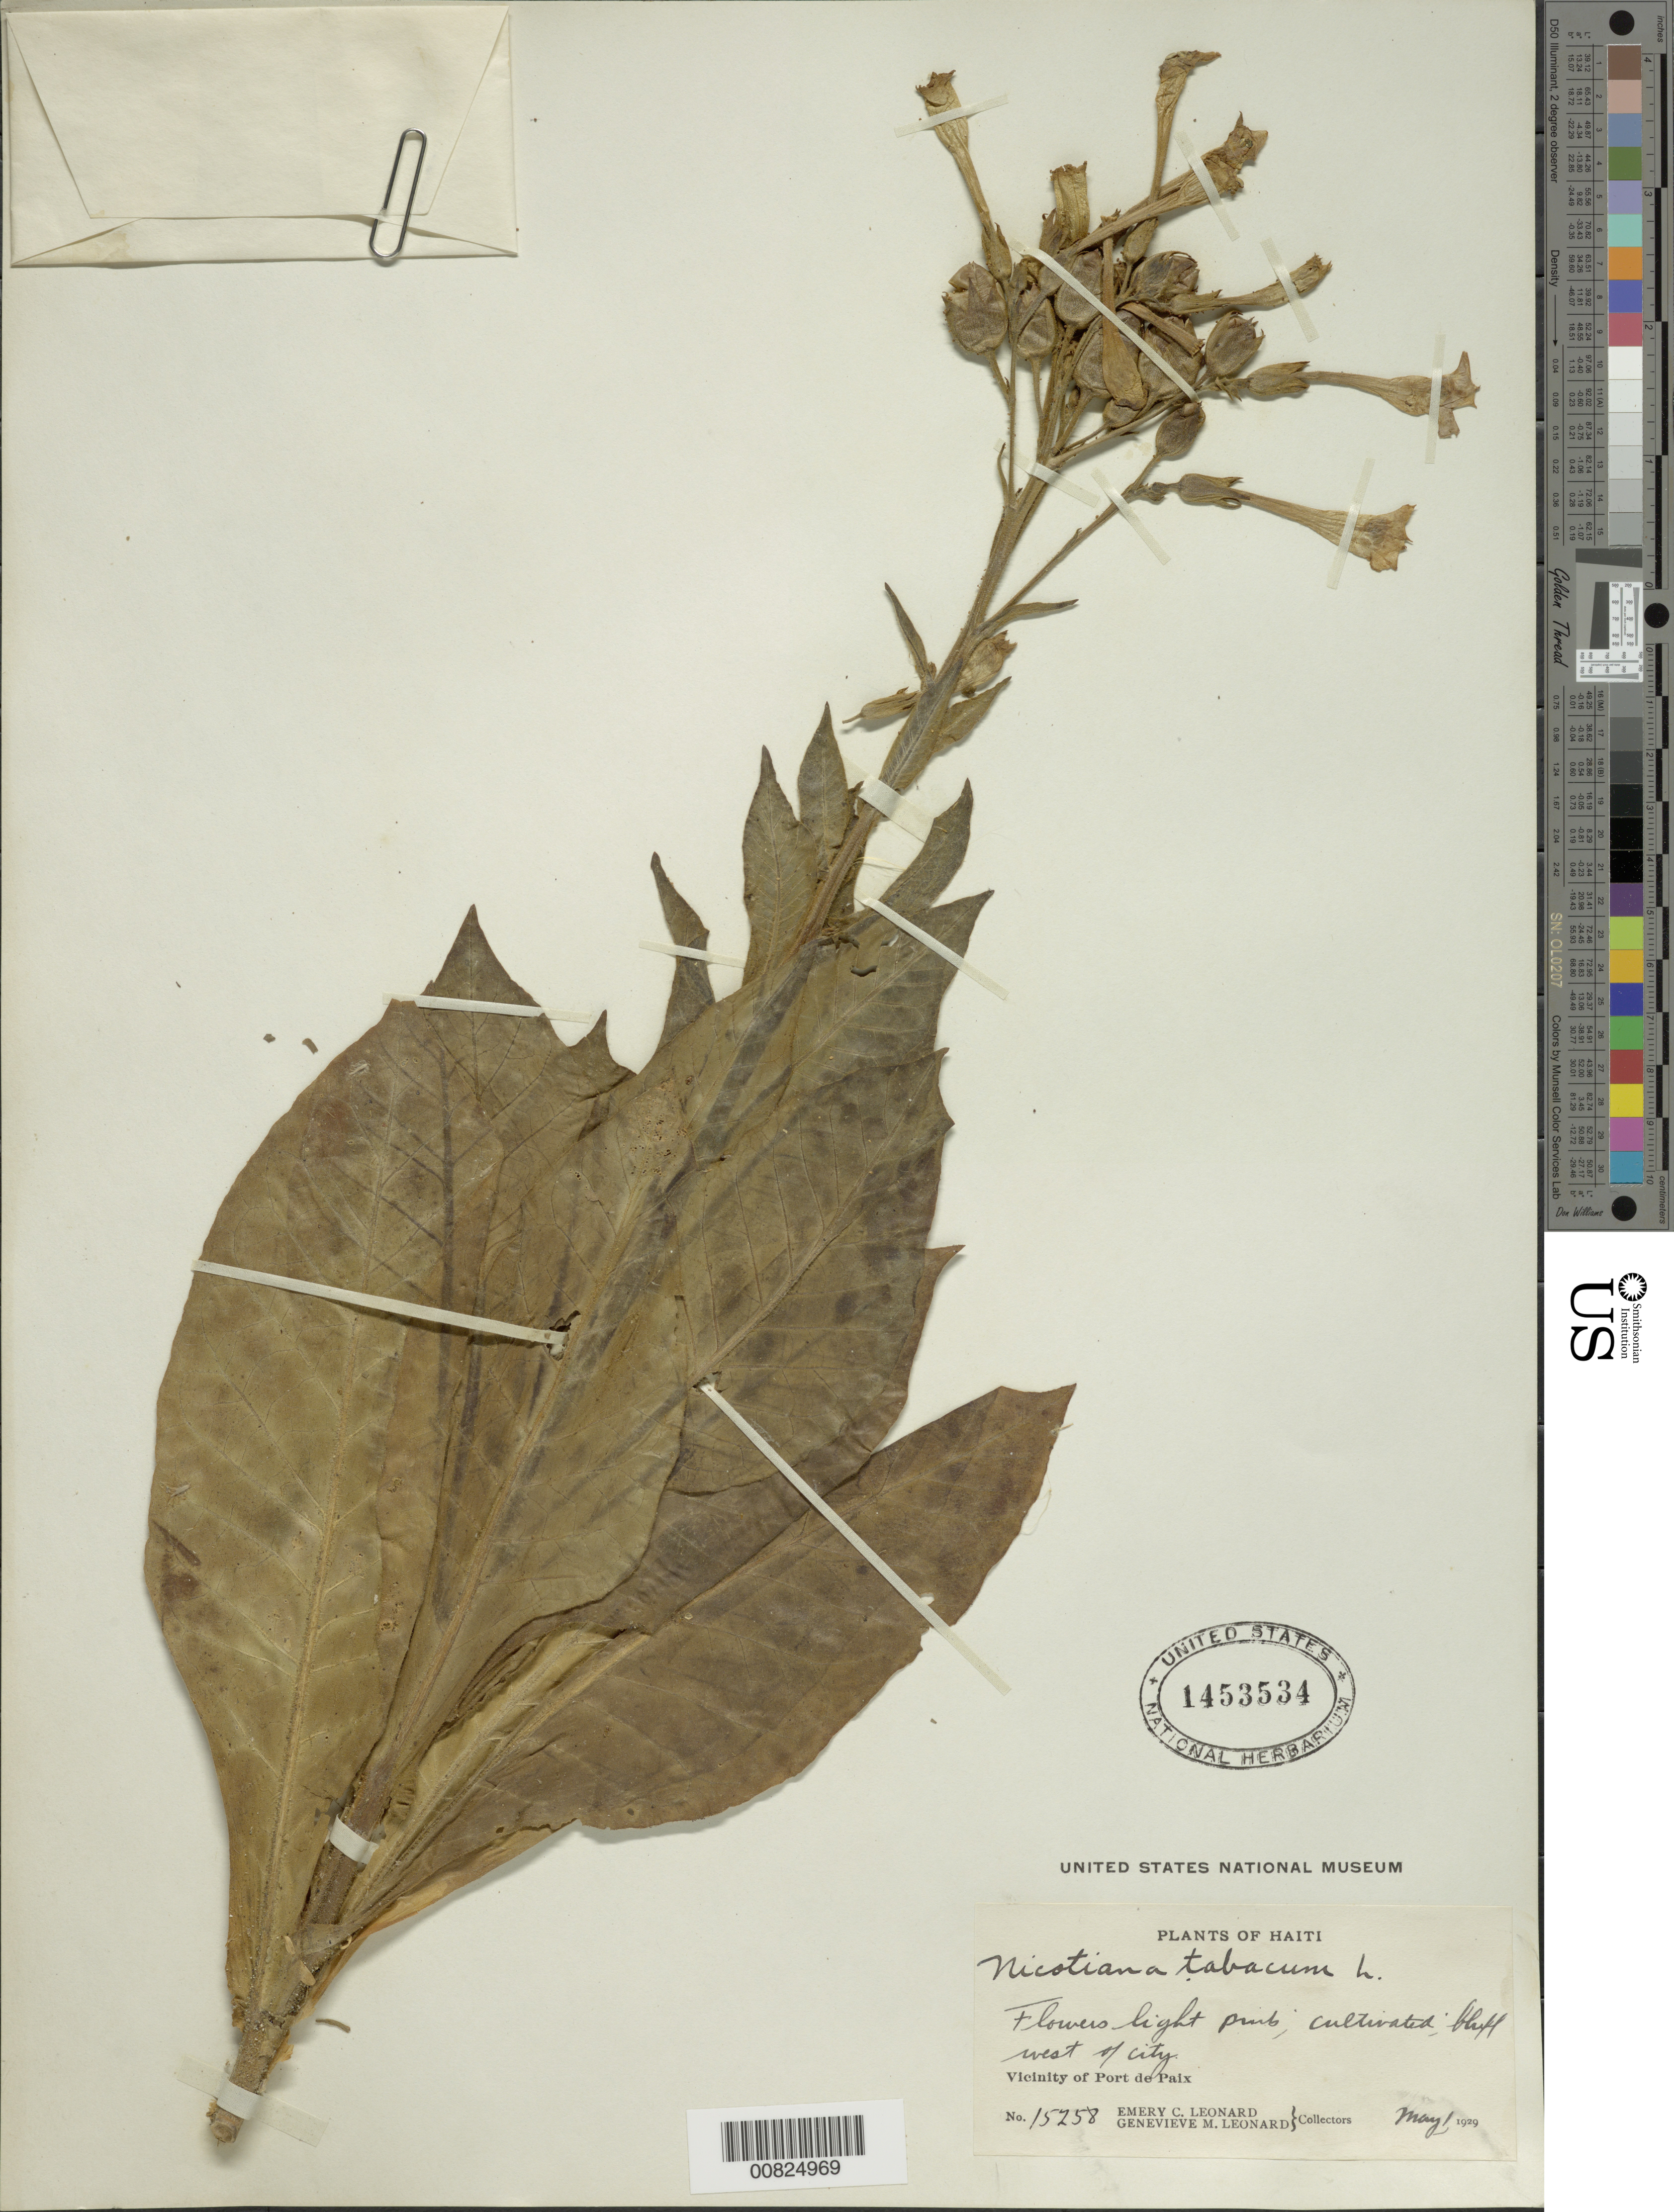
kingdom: Plantae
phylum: Tracheophyta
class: Magnoliopsida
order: Solanales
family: Solanaceae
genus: Nicotiana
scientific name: Nicotiana tabacum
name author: L.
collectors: E. C. Leonard & G. M. Leonard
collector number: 15258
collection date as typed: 01 May 1929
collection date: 1929-05-01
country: Haiti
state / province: Nord-Ouest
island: Hispaniola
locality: Vicinity of Port de Paix, W of city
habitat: On bluff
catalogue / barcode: US 1453534